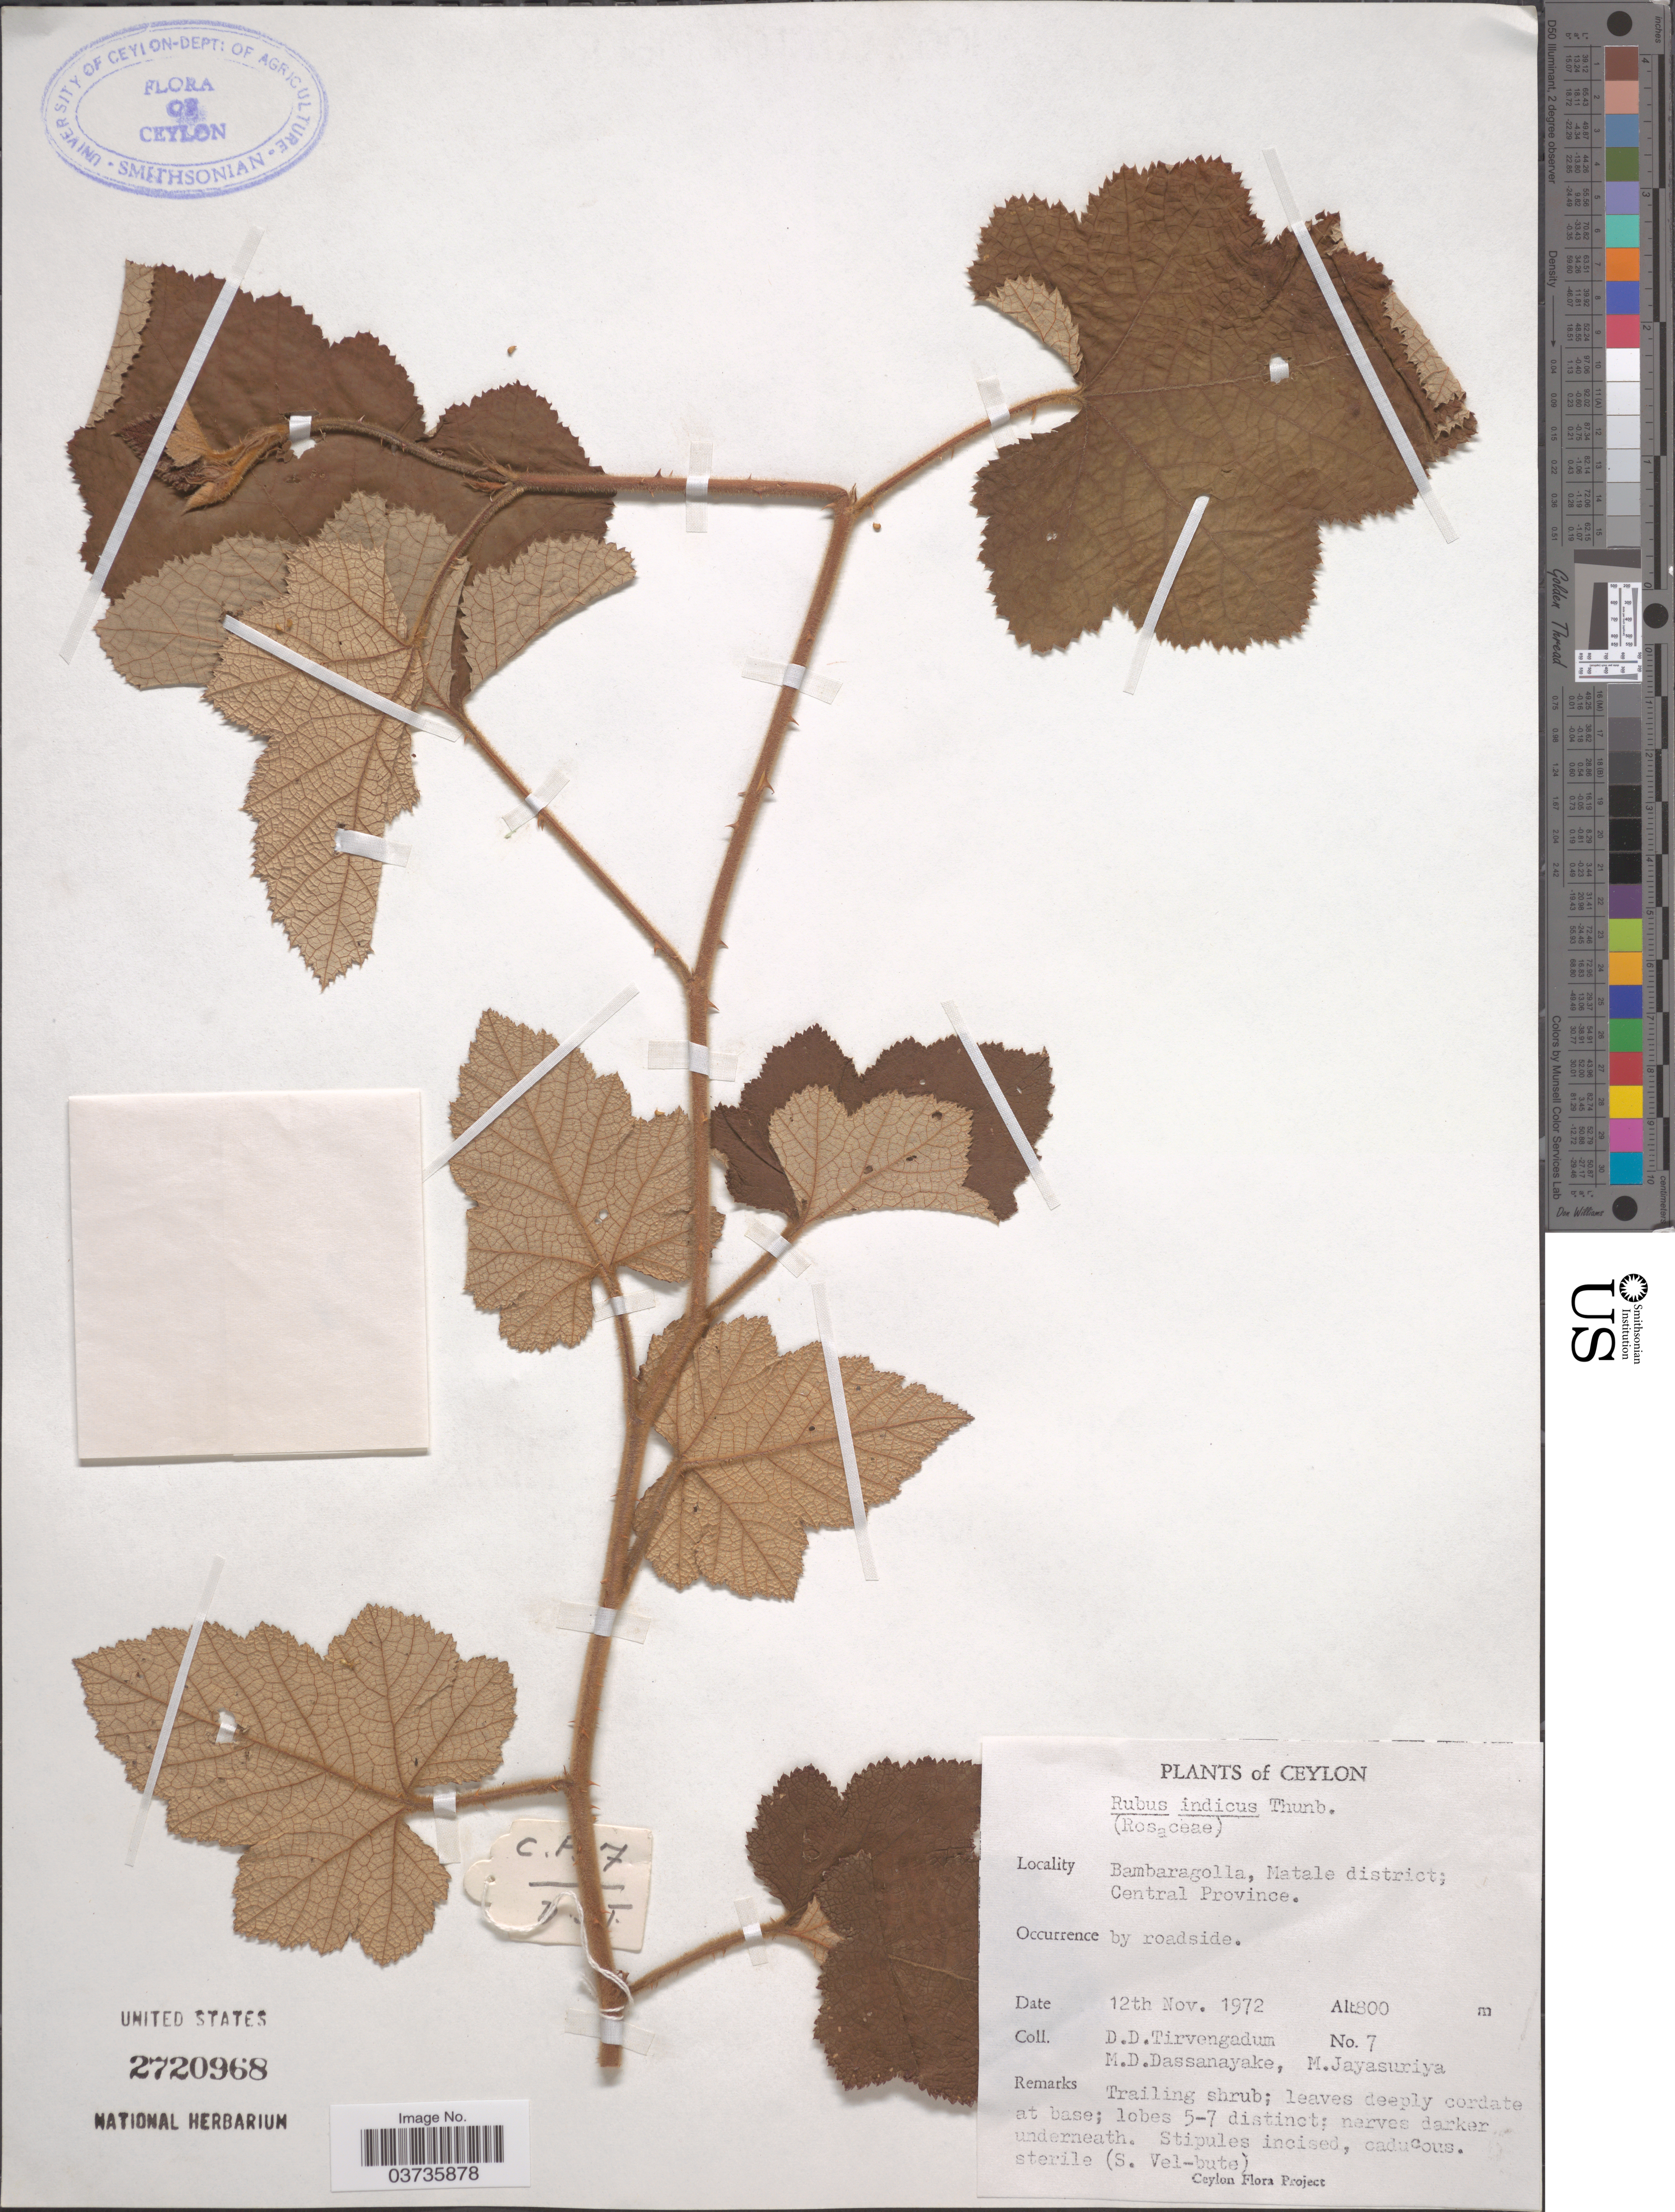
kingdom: Plantae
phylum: Tracheophyta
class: Magnoliopsida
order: Rosales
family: Rosaceae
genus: Rubus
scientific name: Rubus indicus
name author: Lesch. ex Ser.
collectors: D. Tirvengadum, M. D. Dassanayake & M. Jayasuriya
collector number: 7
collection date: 1972-11-12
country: Sri Lanka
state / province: Central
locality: Ceylon. Bambaragolla, Matale district.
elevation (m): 800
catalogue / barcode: US 2720968